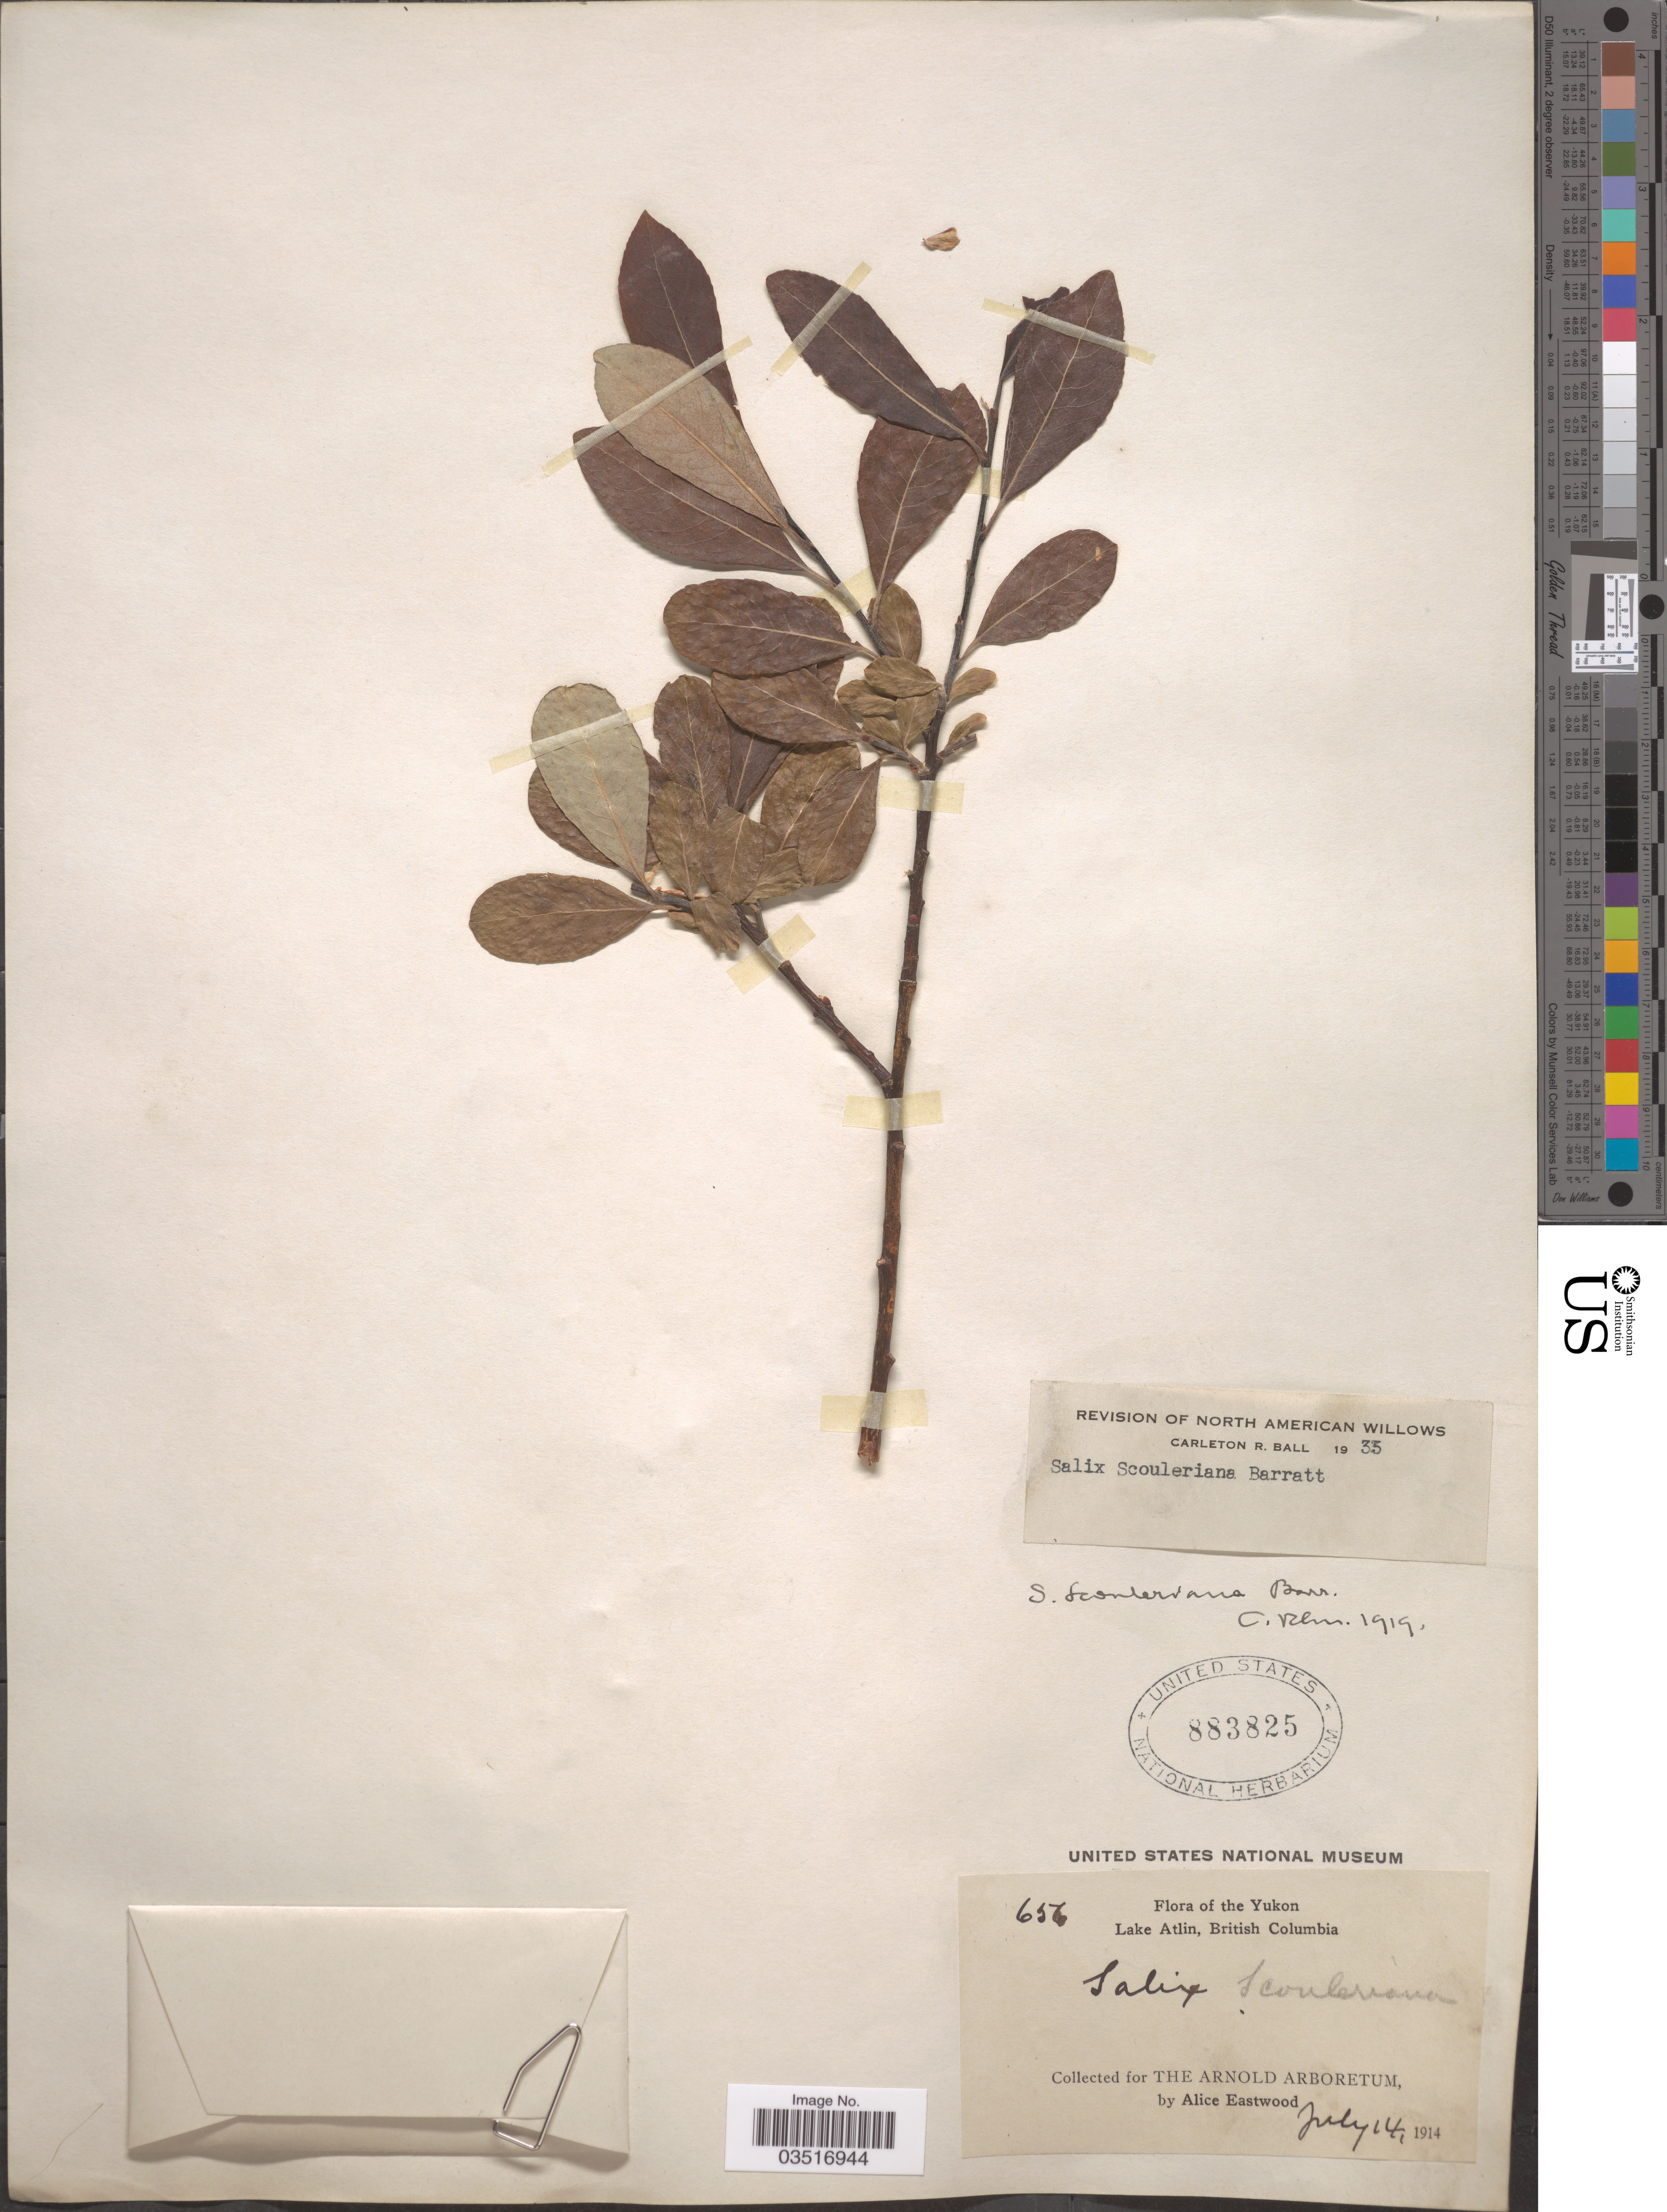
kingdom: Plantae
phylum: Tracheophyta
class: Magnoliopsida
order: Malpighiales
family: Salicaceae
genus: Salix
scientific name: Salix scouleriana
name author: Barratt ex Hook.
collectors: A. Eastwood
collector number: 656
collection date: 1914-07-14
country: Canada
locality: Yukon. Lake Atlin, British Columbia.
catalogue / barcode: US 883825